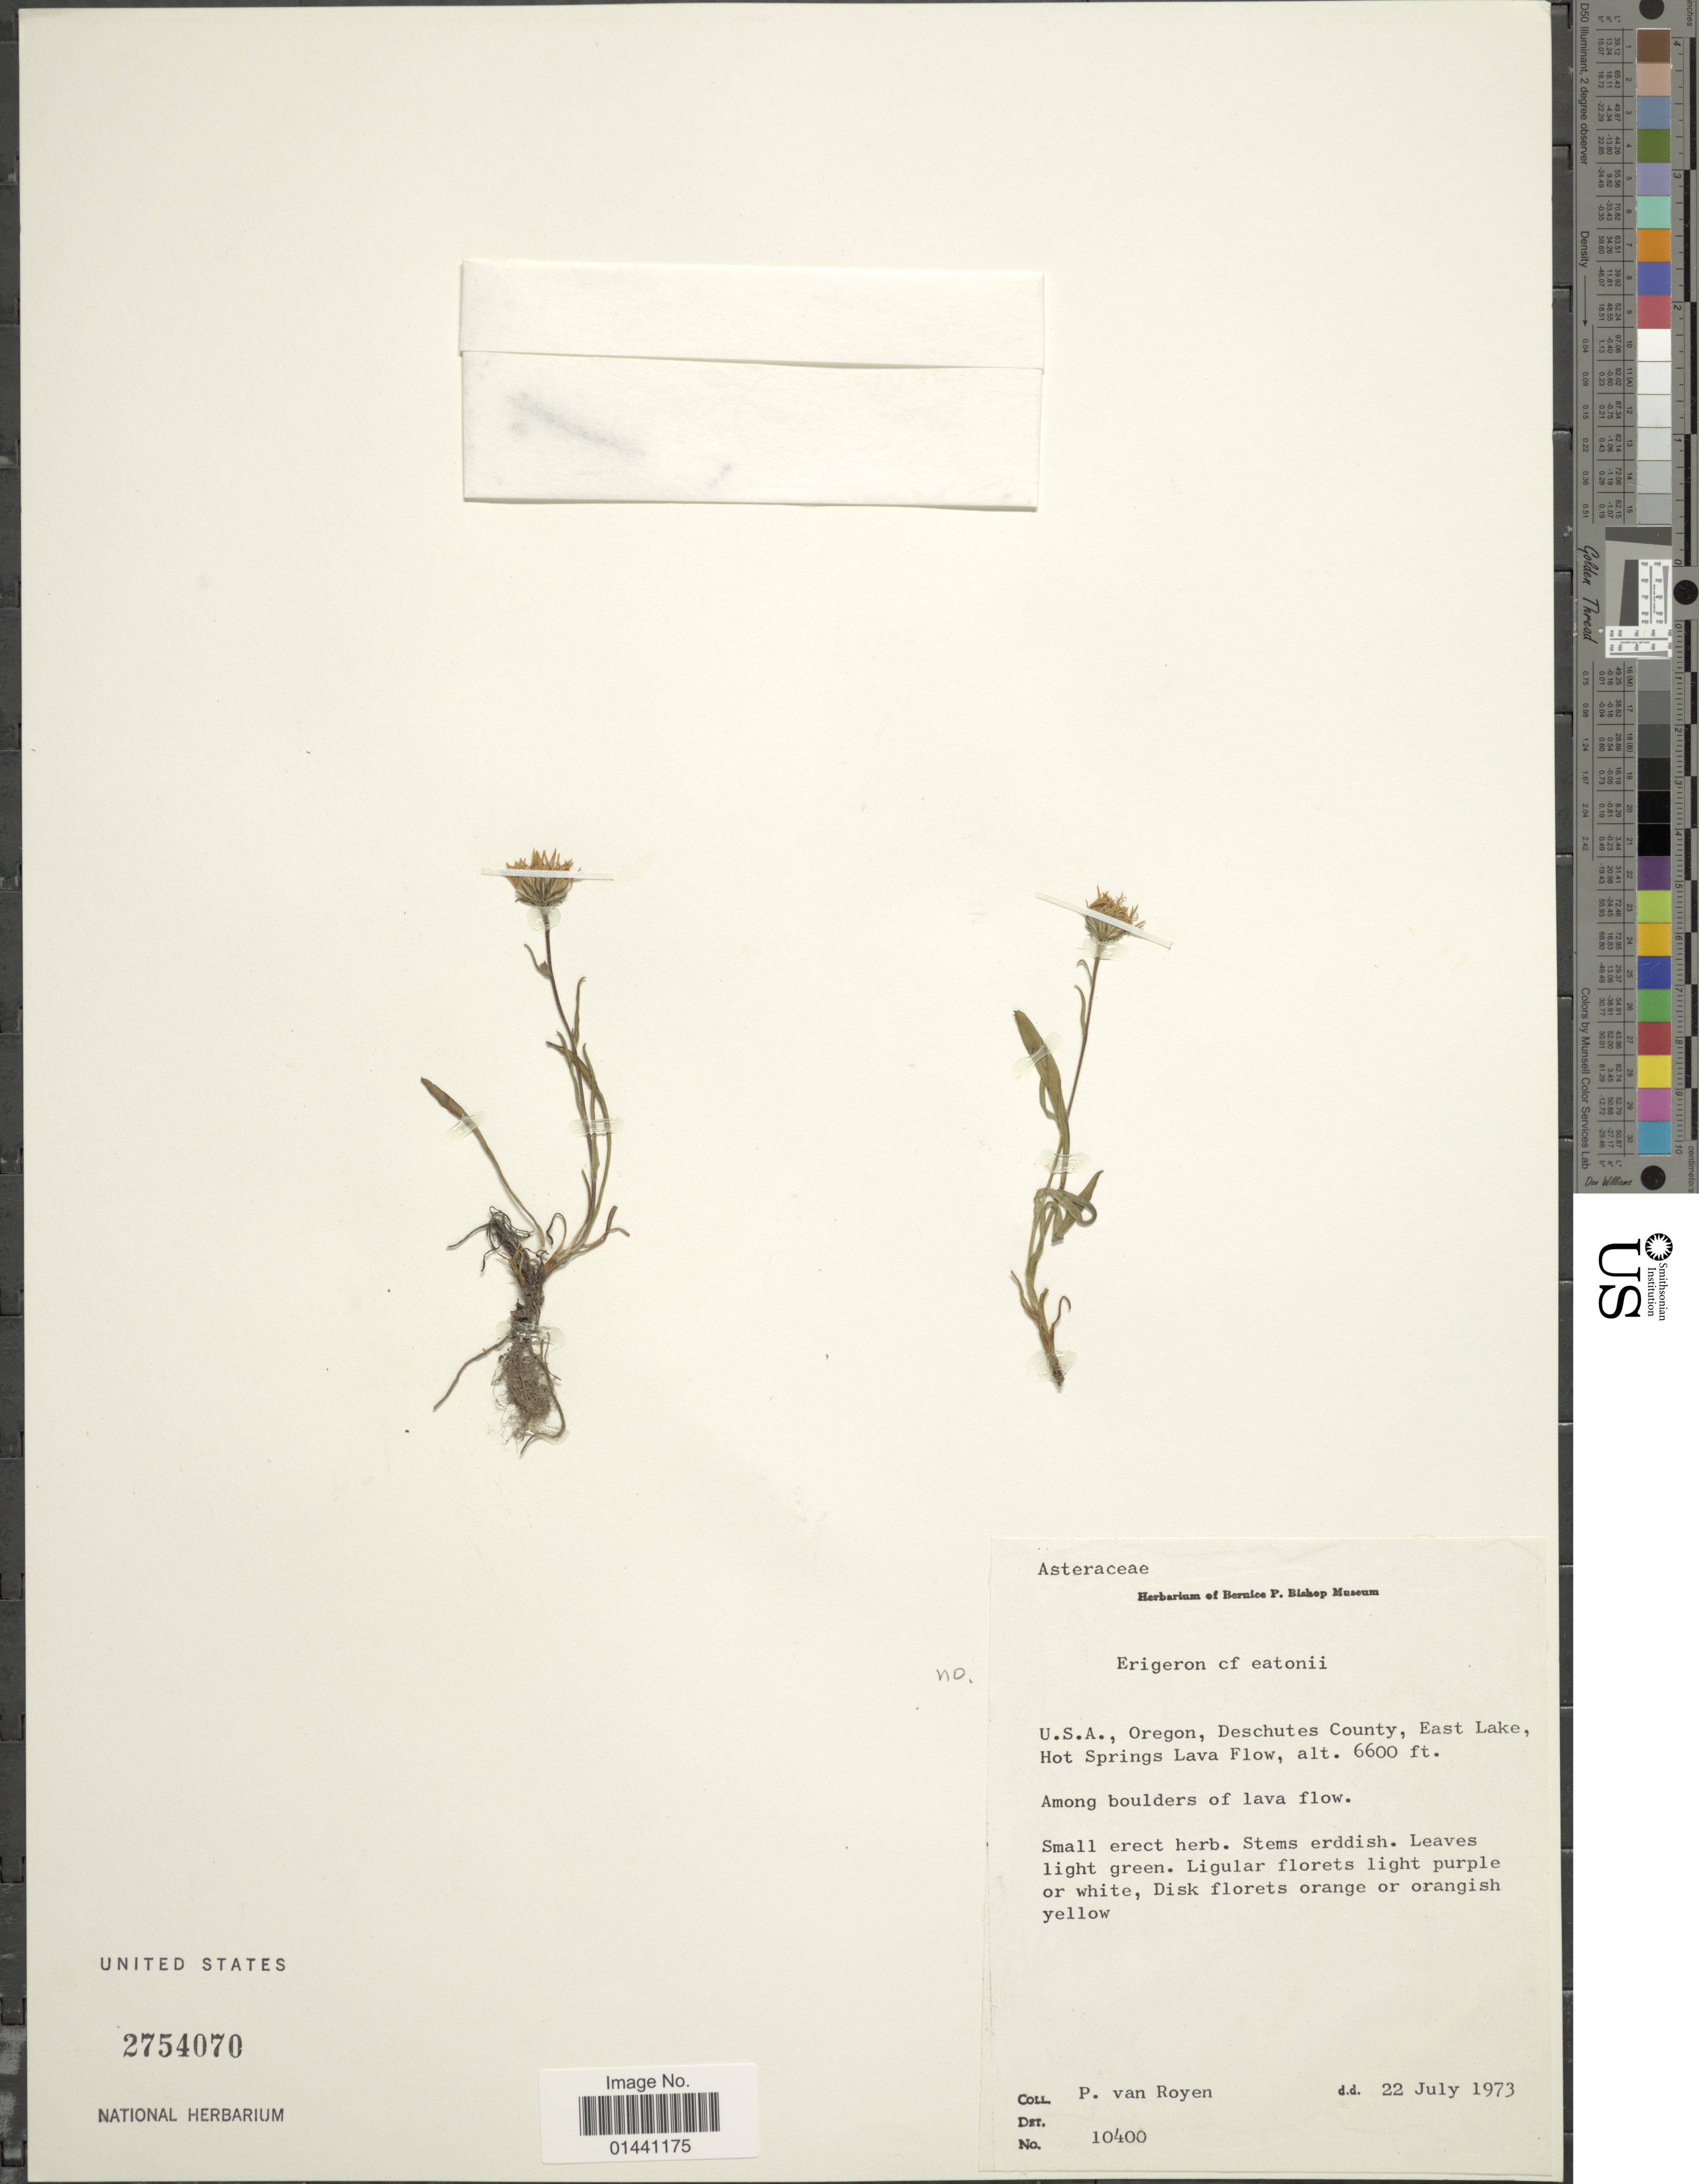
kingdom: Plantae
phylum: Tracheophyta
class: Magnoliopsida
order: Asterales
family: Asteraceae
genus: Erigeron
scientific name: Erigeron sp.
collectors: P. van Royen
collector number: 10400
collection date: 1973-07-22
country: United States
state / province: Oregon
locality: Descutes County, East Lake, Hot Springs Lava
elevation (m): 2012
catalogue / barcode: US 2754070